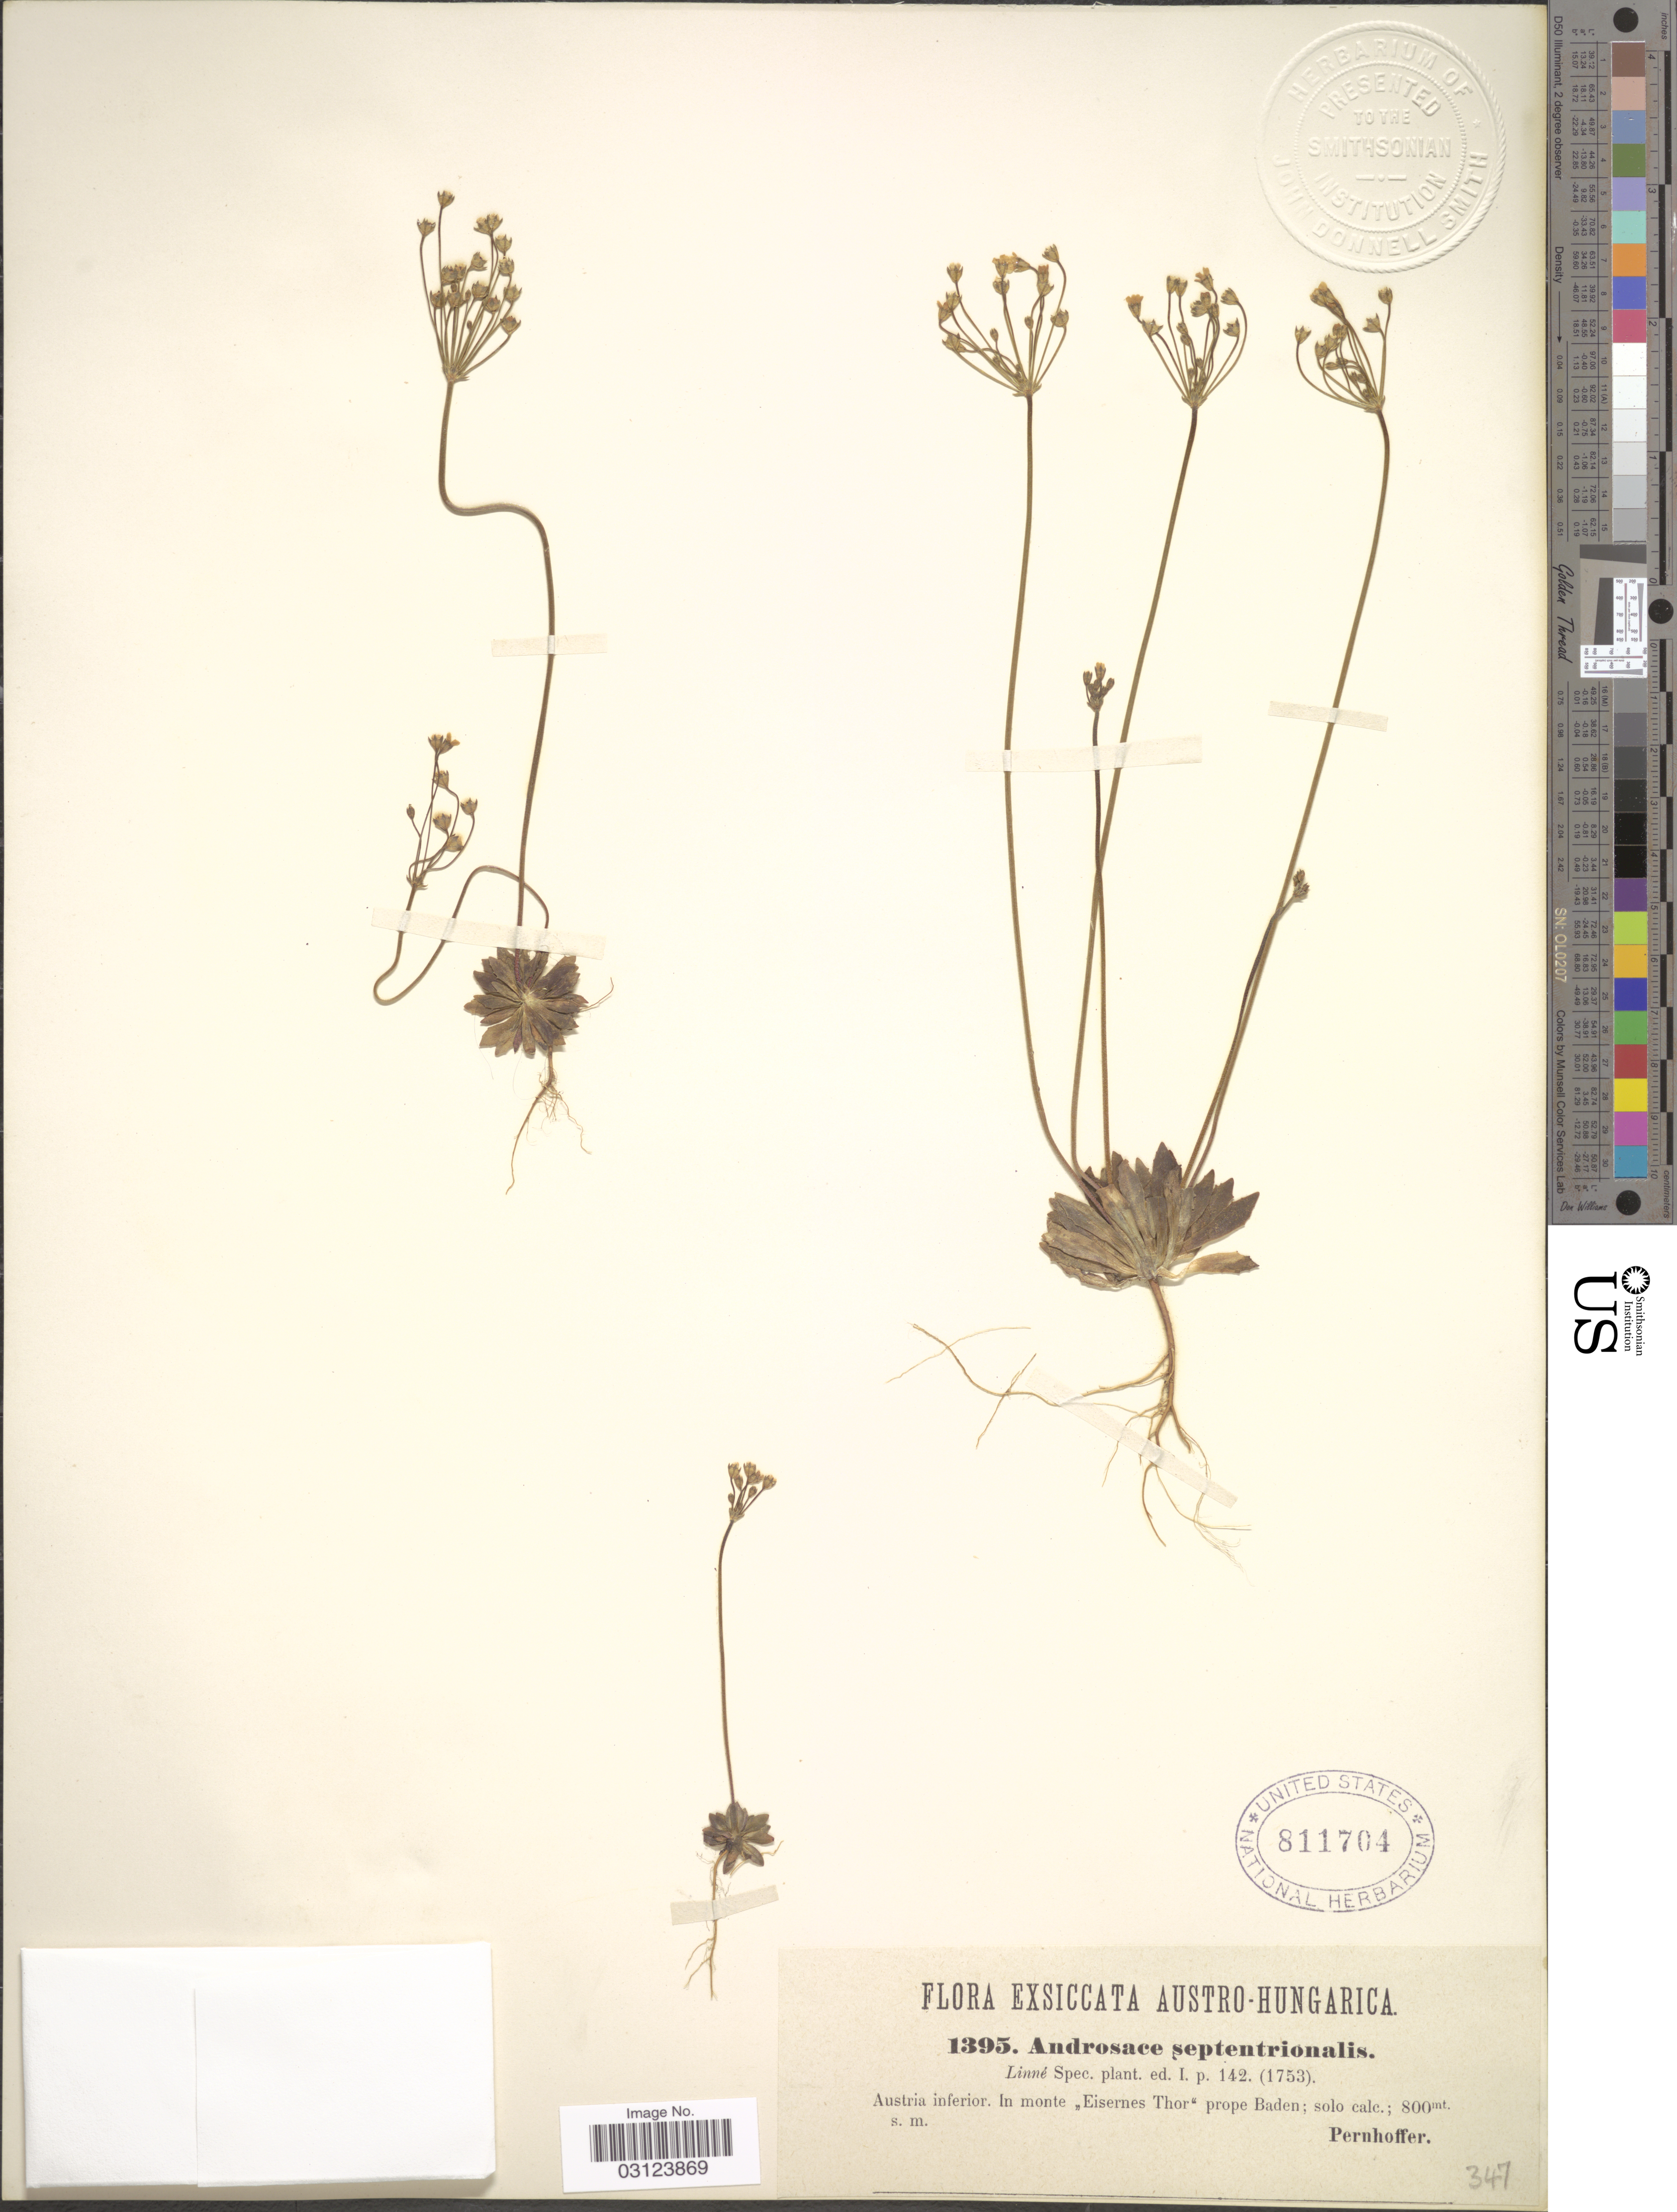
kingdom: Plantae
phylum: Tracheophyta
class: Magnoliopsida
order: Ericales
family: Primulaceae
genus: Androsace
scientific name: Androsace septentrionalis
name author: L.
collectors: Pernhoffer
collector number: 1395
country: Austria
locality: Austro-Hungarica. In monte "Eisernes Thor" prope Baden.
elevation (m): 800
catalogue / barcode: US 811704